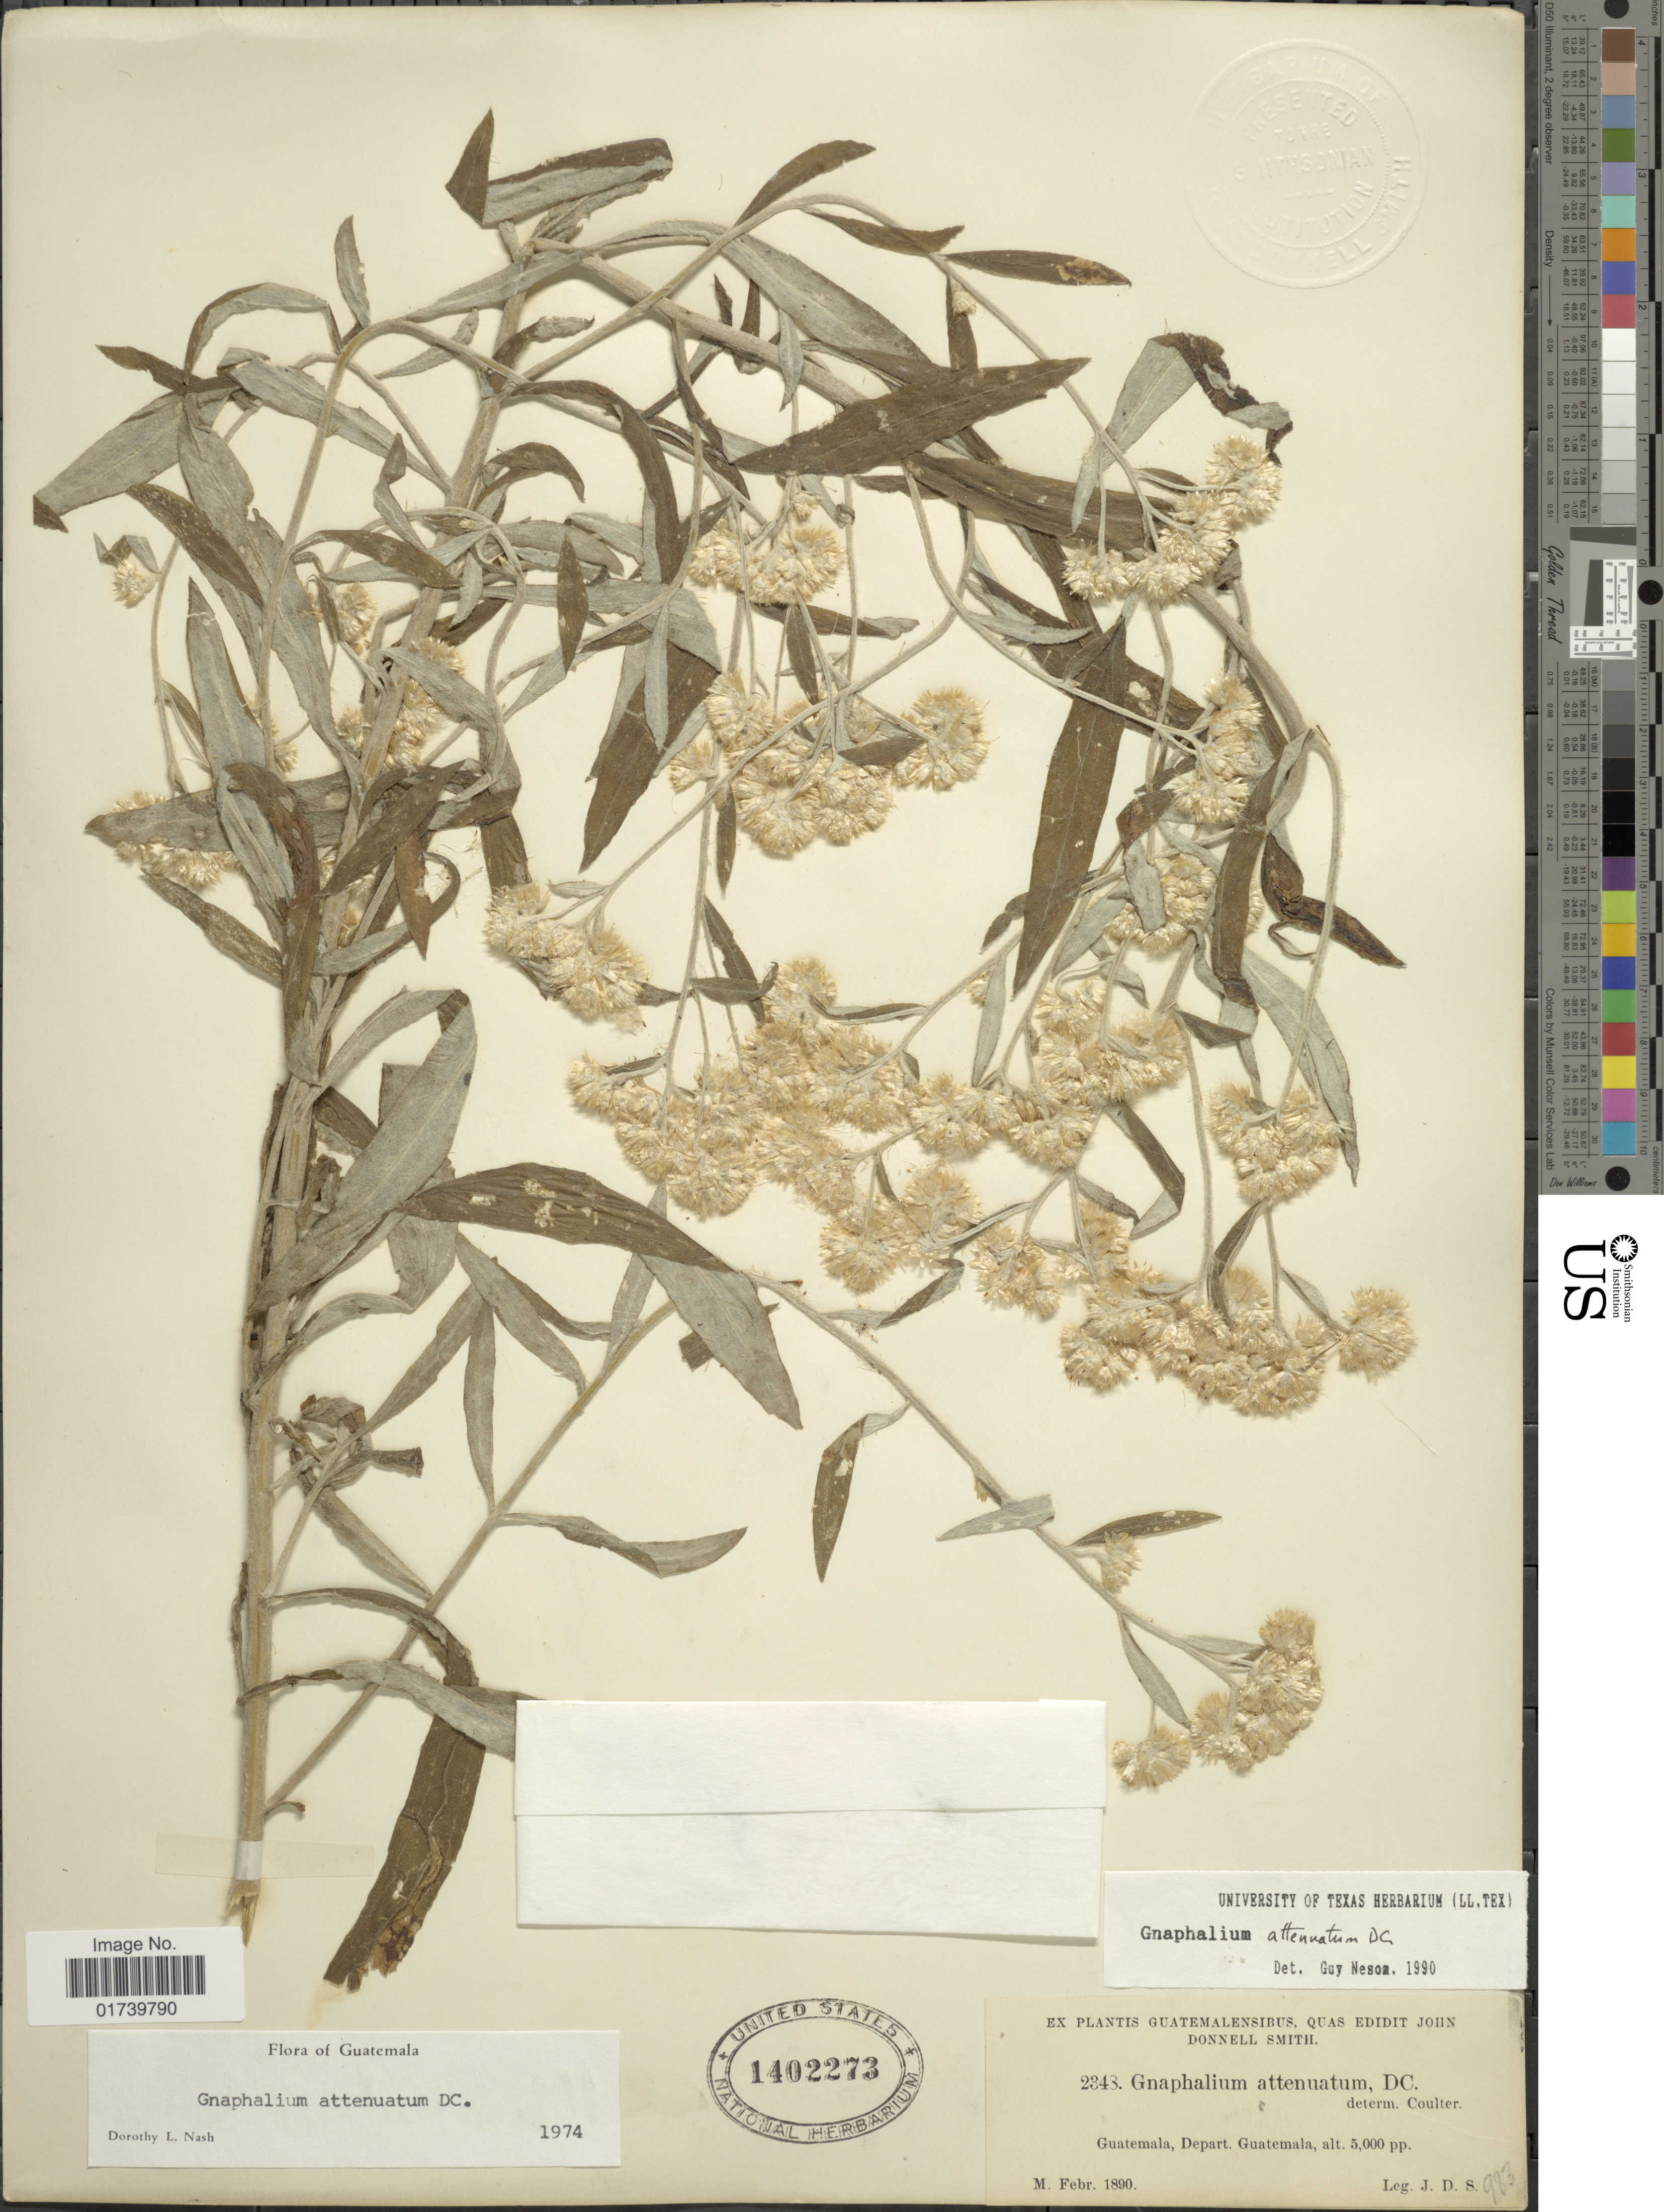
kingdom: Plantae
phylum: Tracheophyta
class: Magnoliopsida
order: Asterales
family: Asteraceae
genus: Pseudognaphalium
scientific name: Pseudognaphalium attenuatum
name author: (DC.) Anderb.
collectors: J. Donnell Smith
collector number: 2343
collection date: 1890-02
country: Guatemala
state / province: Guatemala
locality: Depart. Guatemala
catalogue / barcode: US 1402273